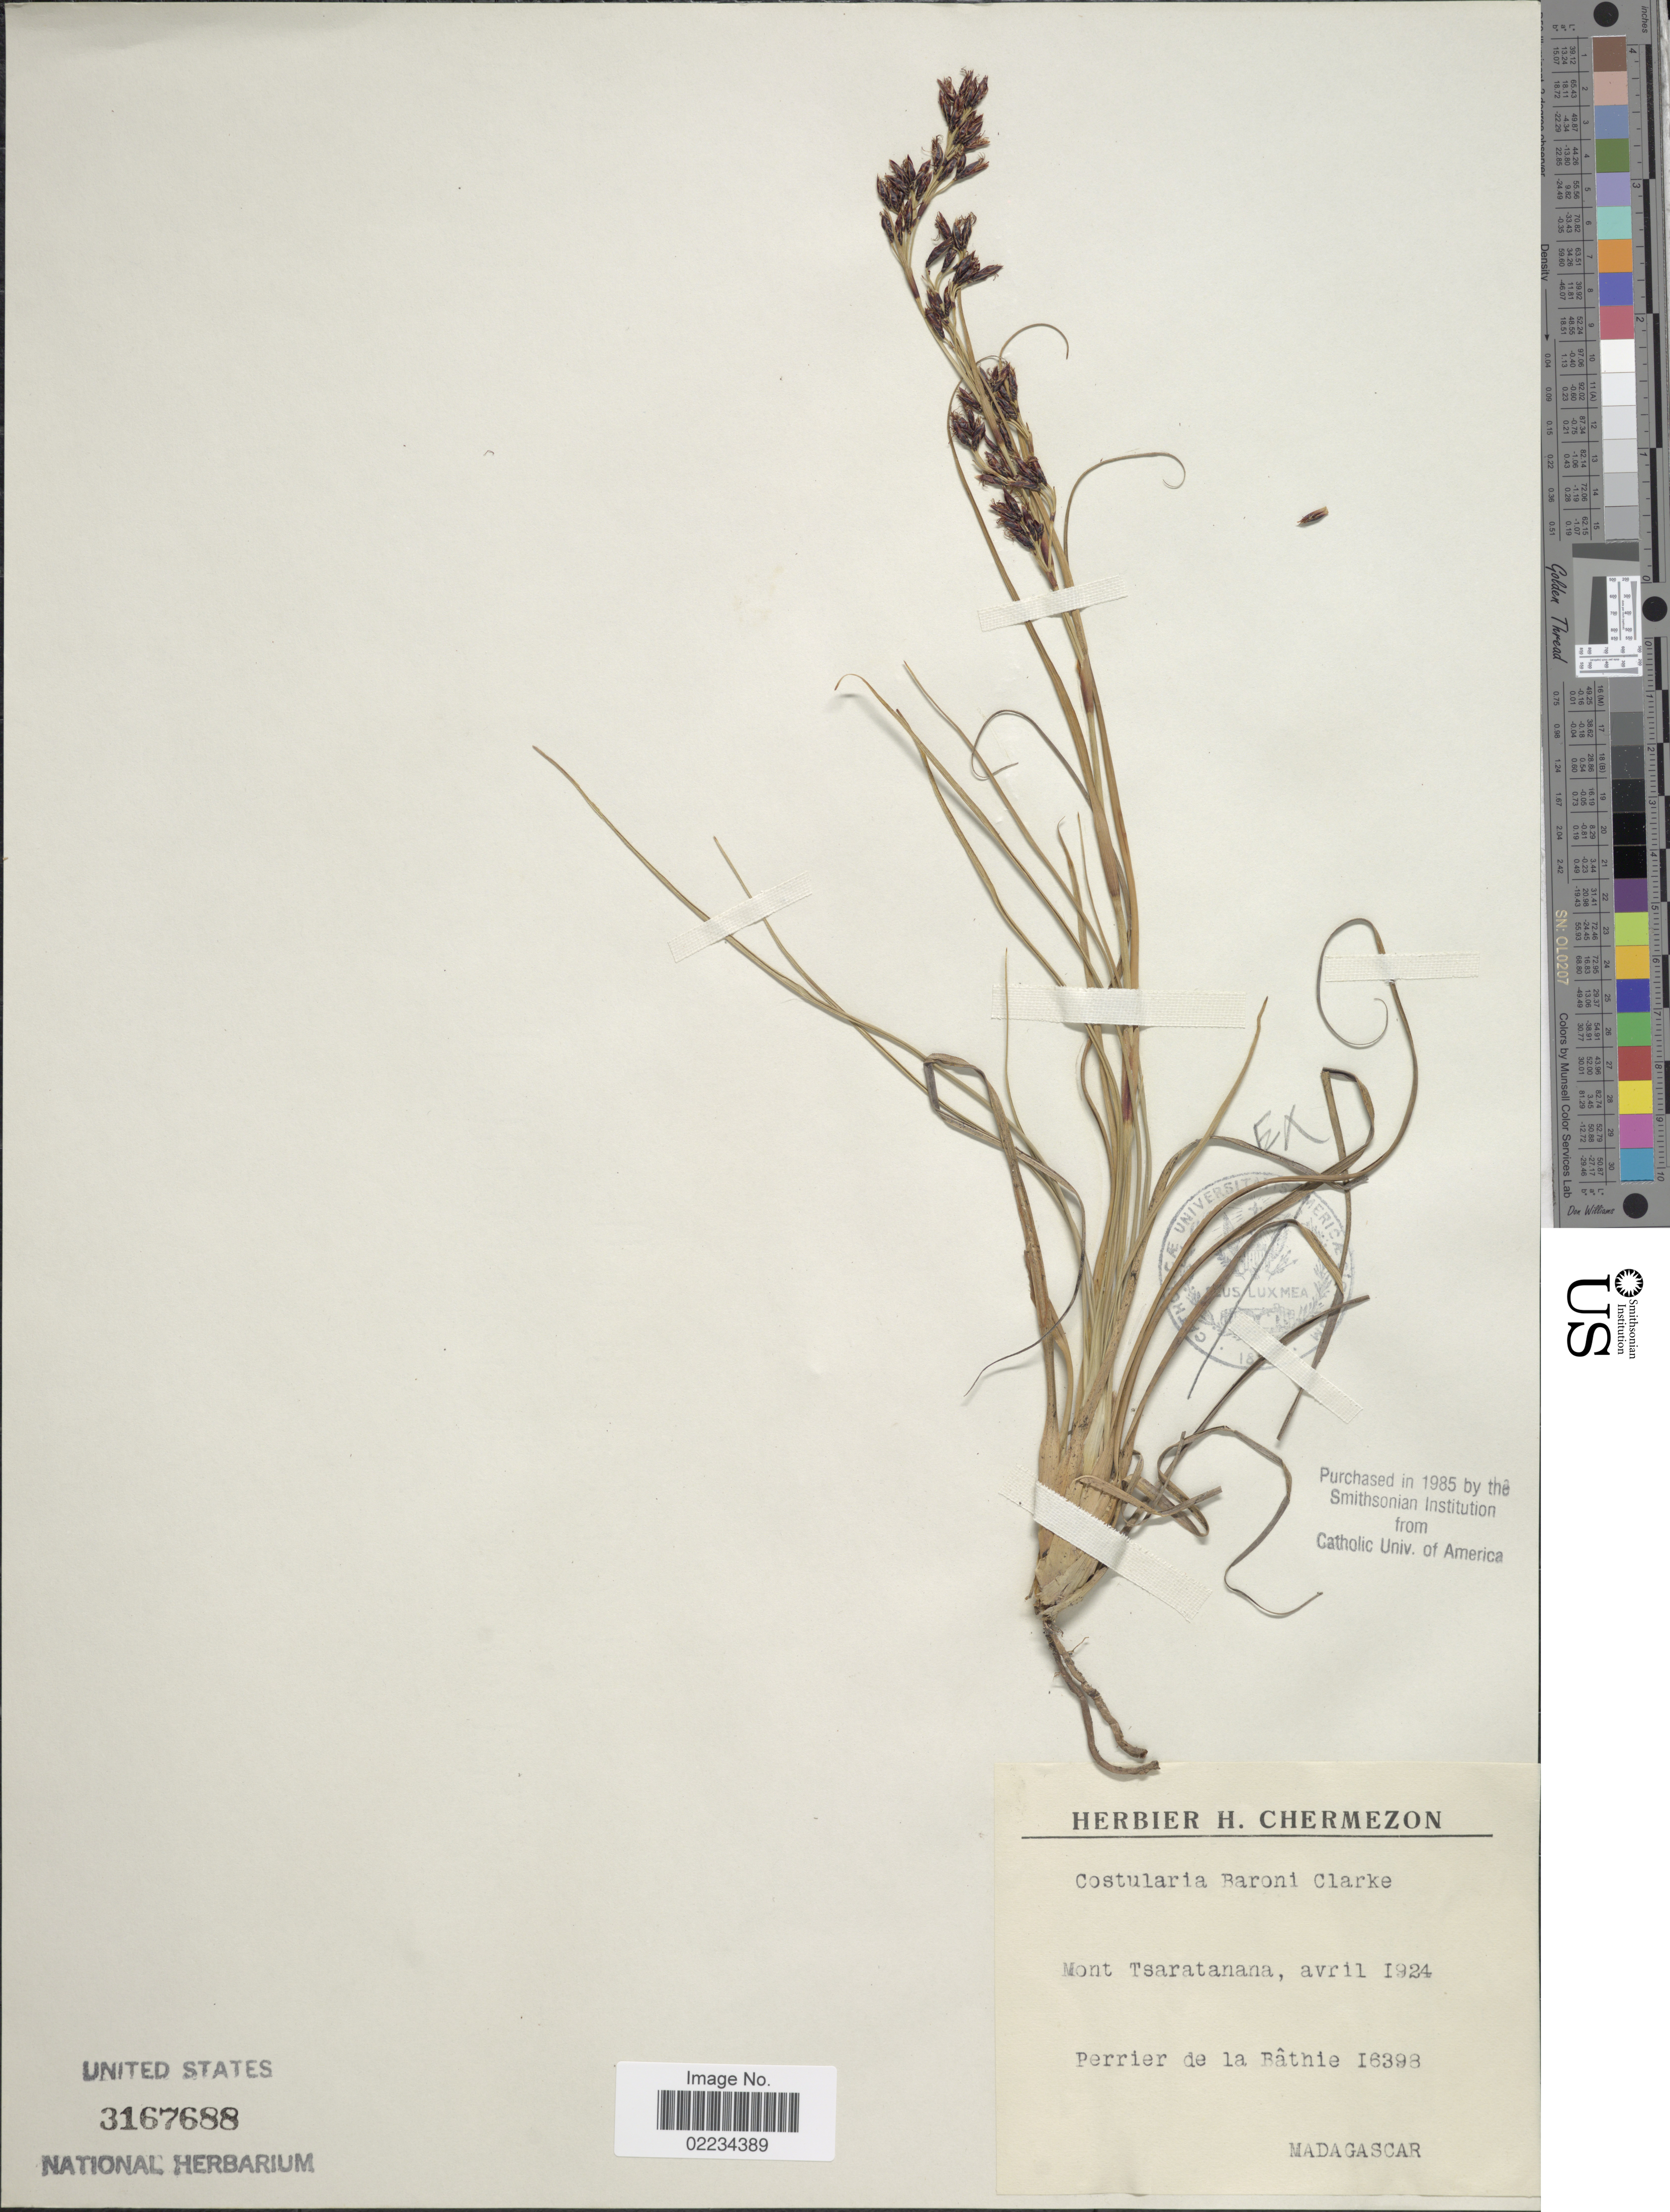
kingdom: Plantae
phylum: Tracheophyta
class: Liliopsida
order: Poales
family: Cyperaceae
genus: Costularia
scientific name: Costularia baronii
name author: C.B. Clarke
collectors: Perrier de la Bâthie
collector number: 16398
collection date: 1924-04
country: Madagascar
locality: Mont Tsaratanana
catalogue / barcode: US 3167688